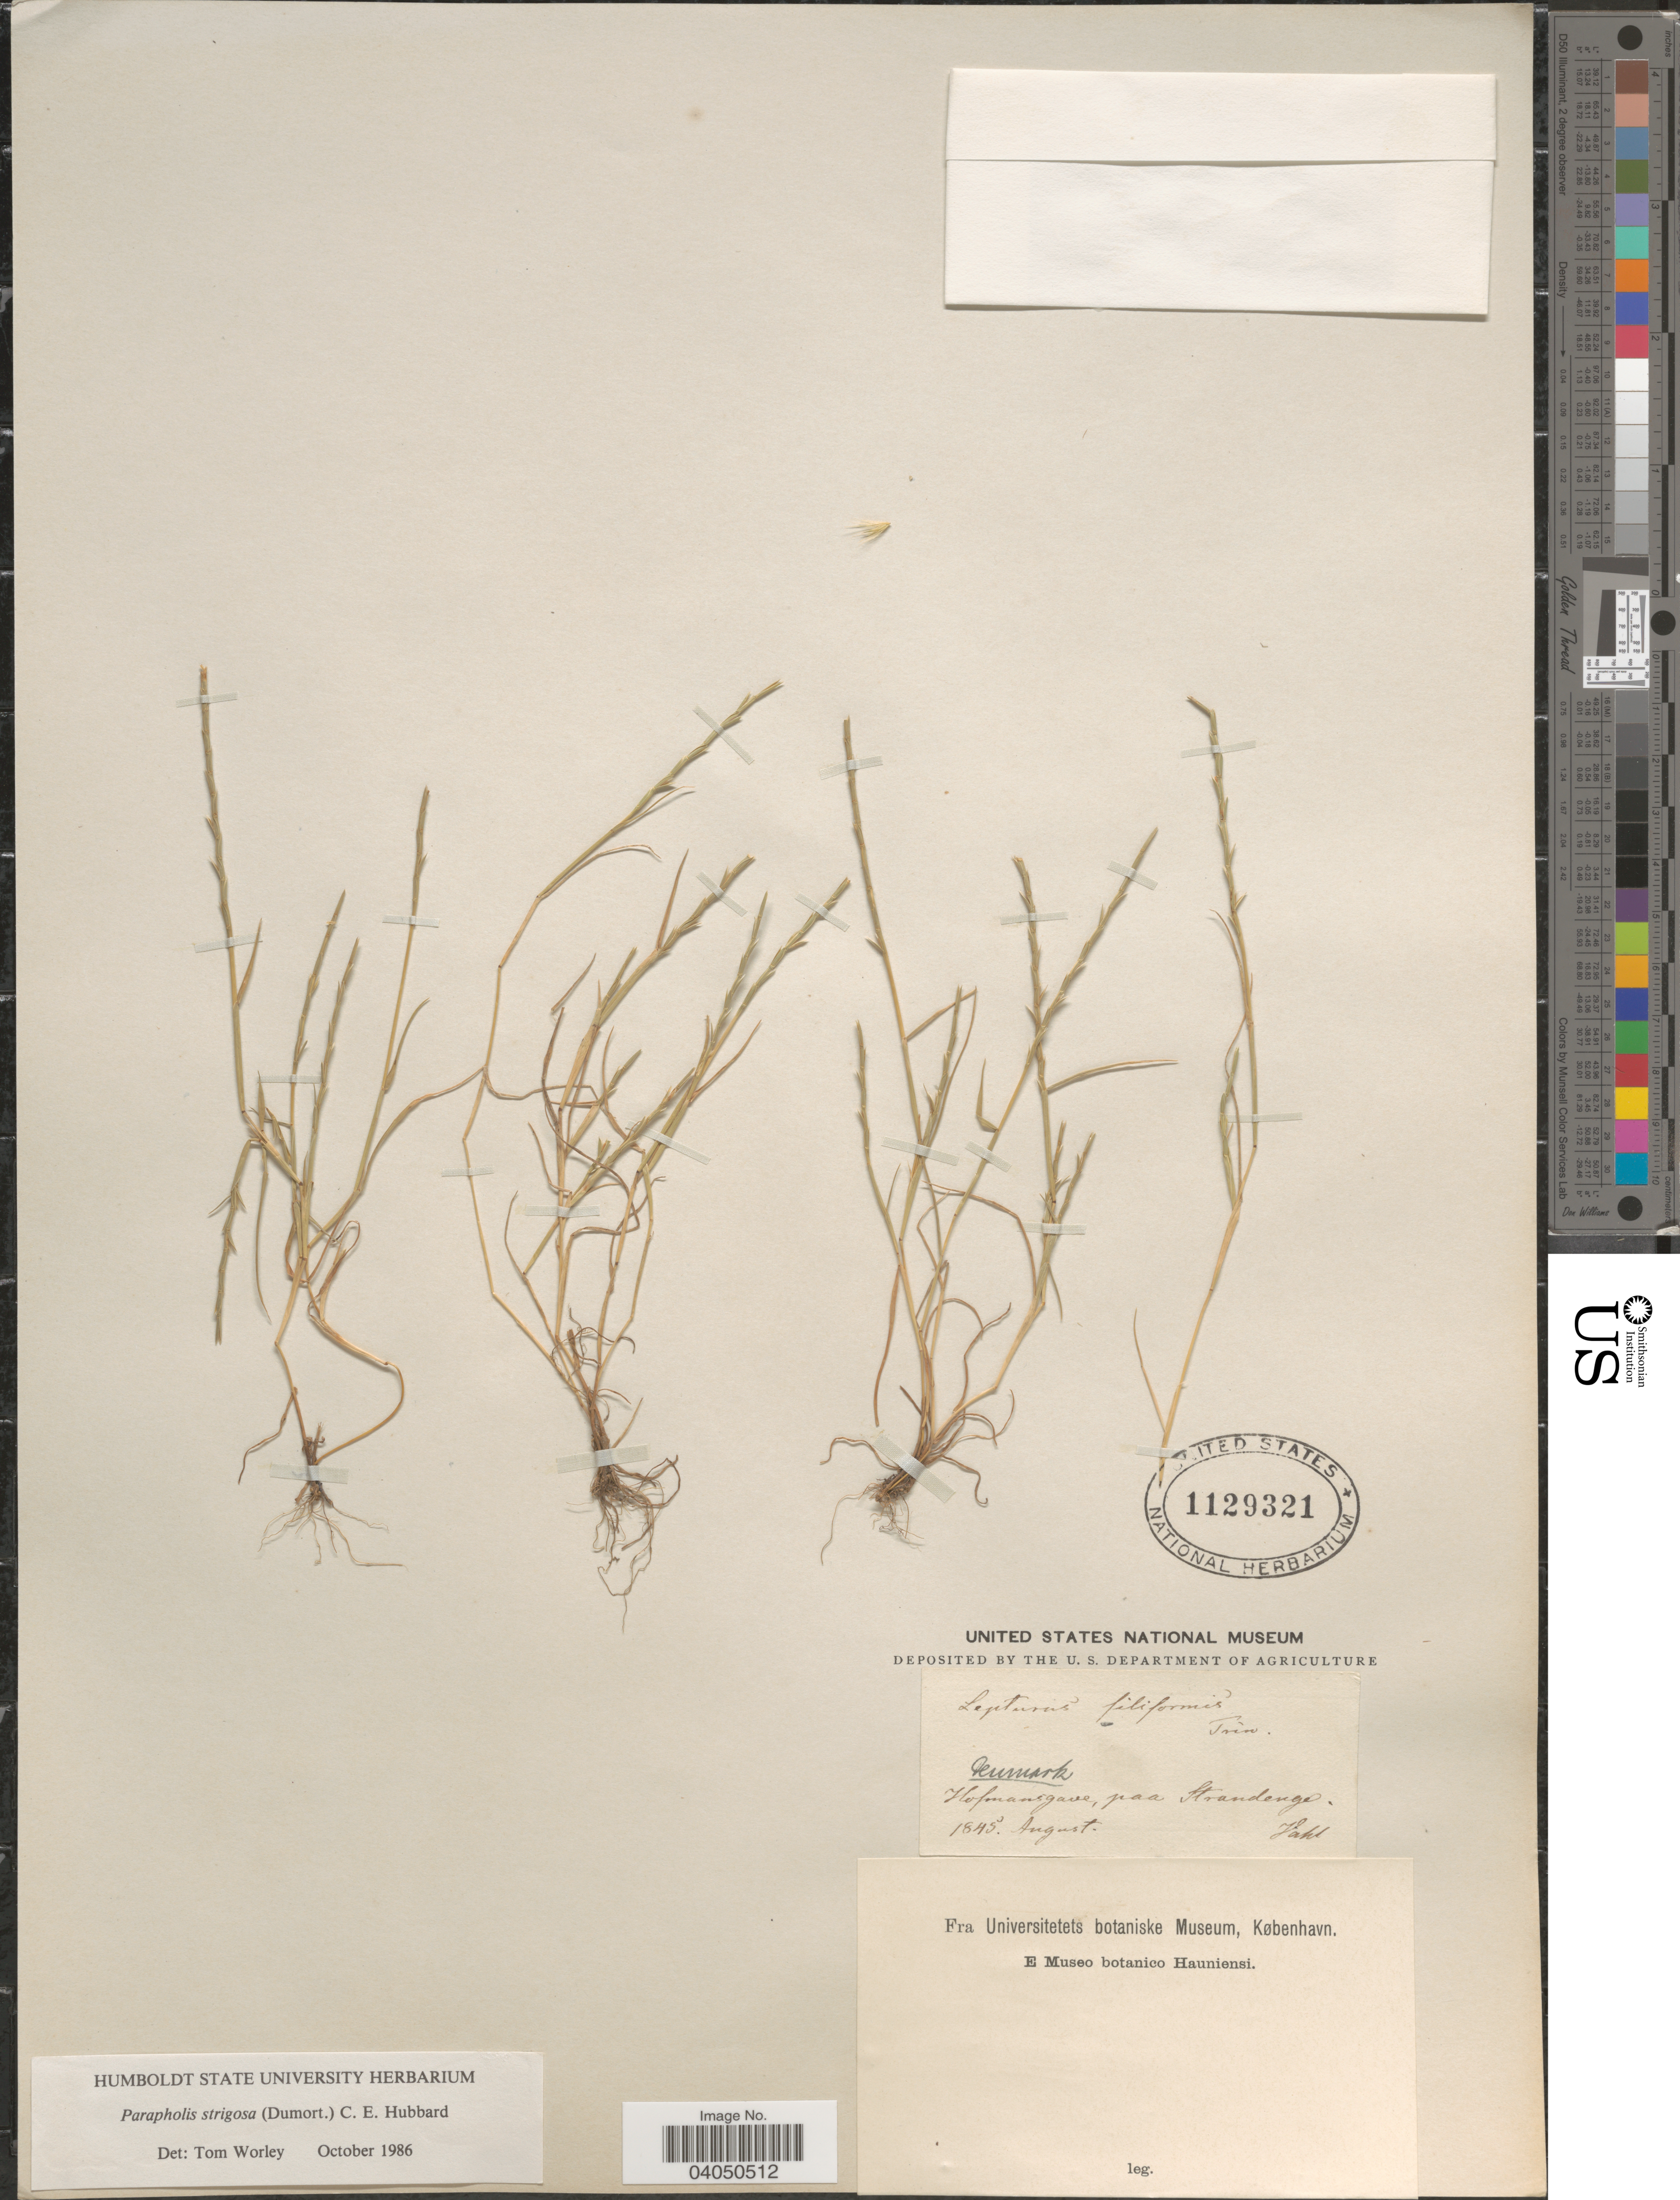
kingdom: Plantae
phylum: Tracheophyta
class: Liliopsida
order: Poales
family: Poaceae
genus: Parapholis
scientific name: Parapholis strigosa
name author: (Dumort.) C.E. Hubb.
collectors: -- Vahl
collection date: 1845-08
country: Denmark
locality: Hofmansgave, paa Strandenge.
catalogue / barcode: US 1129321